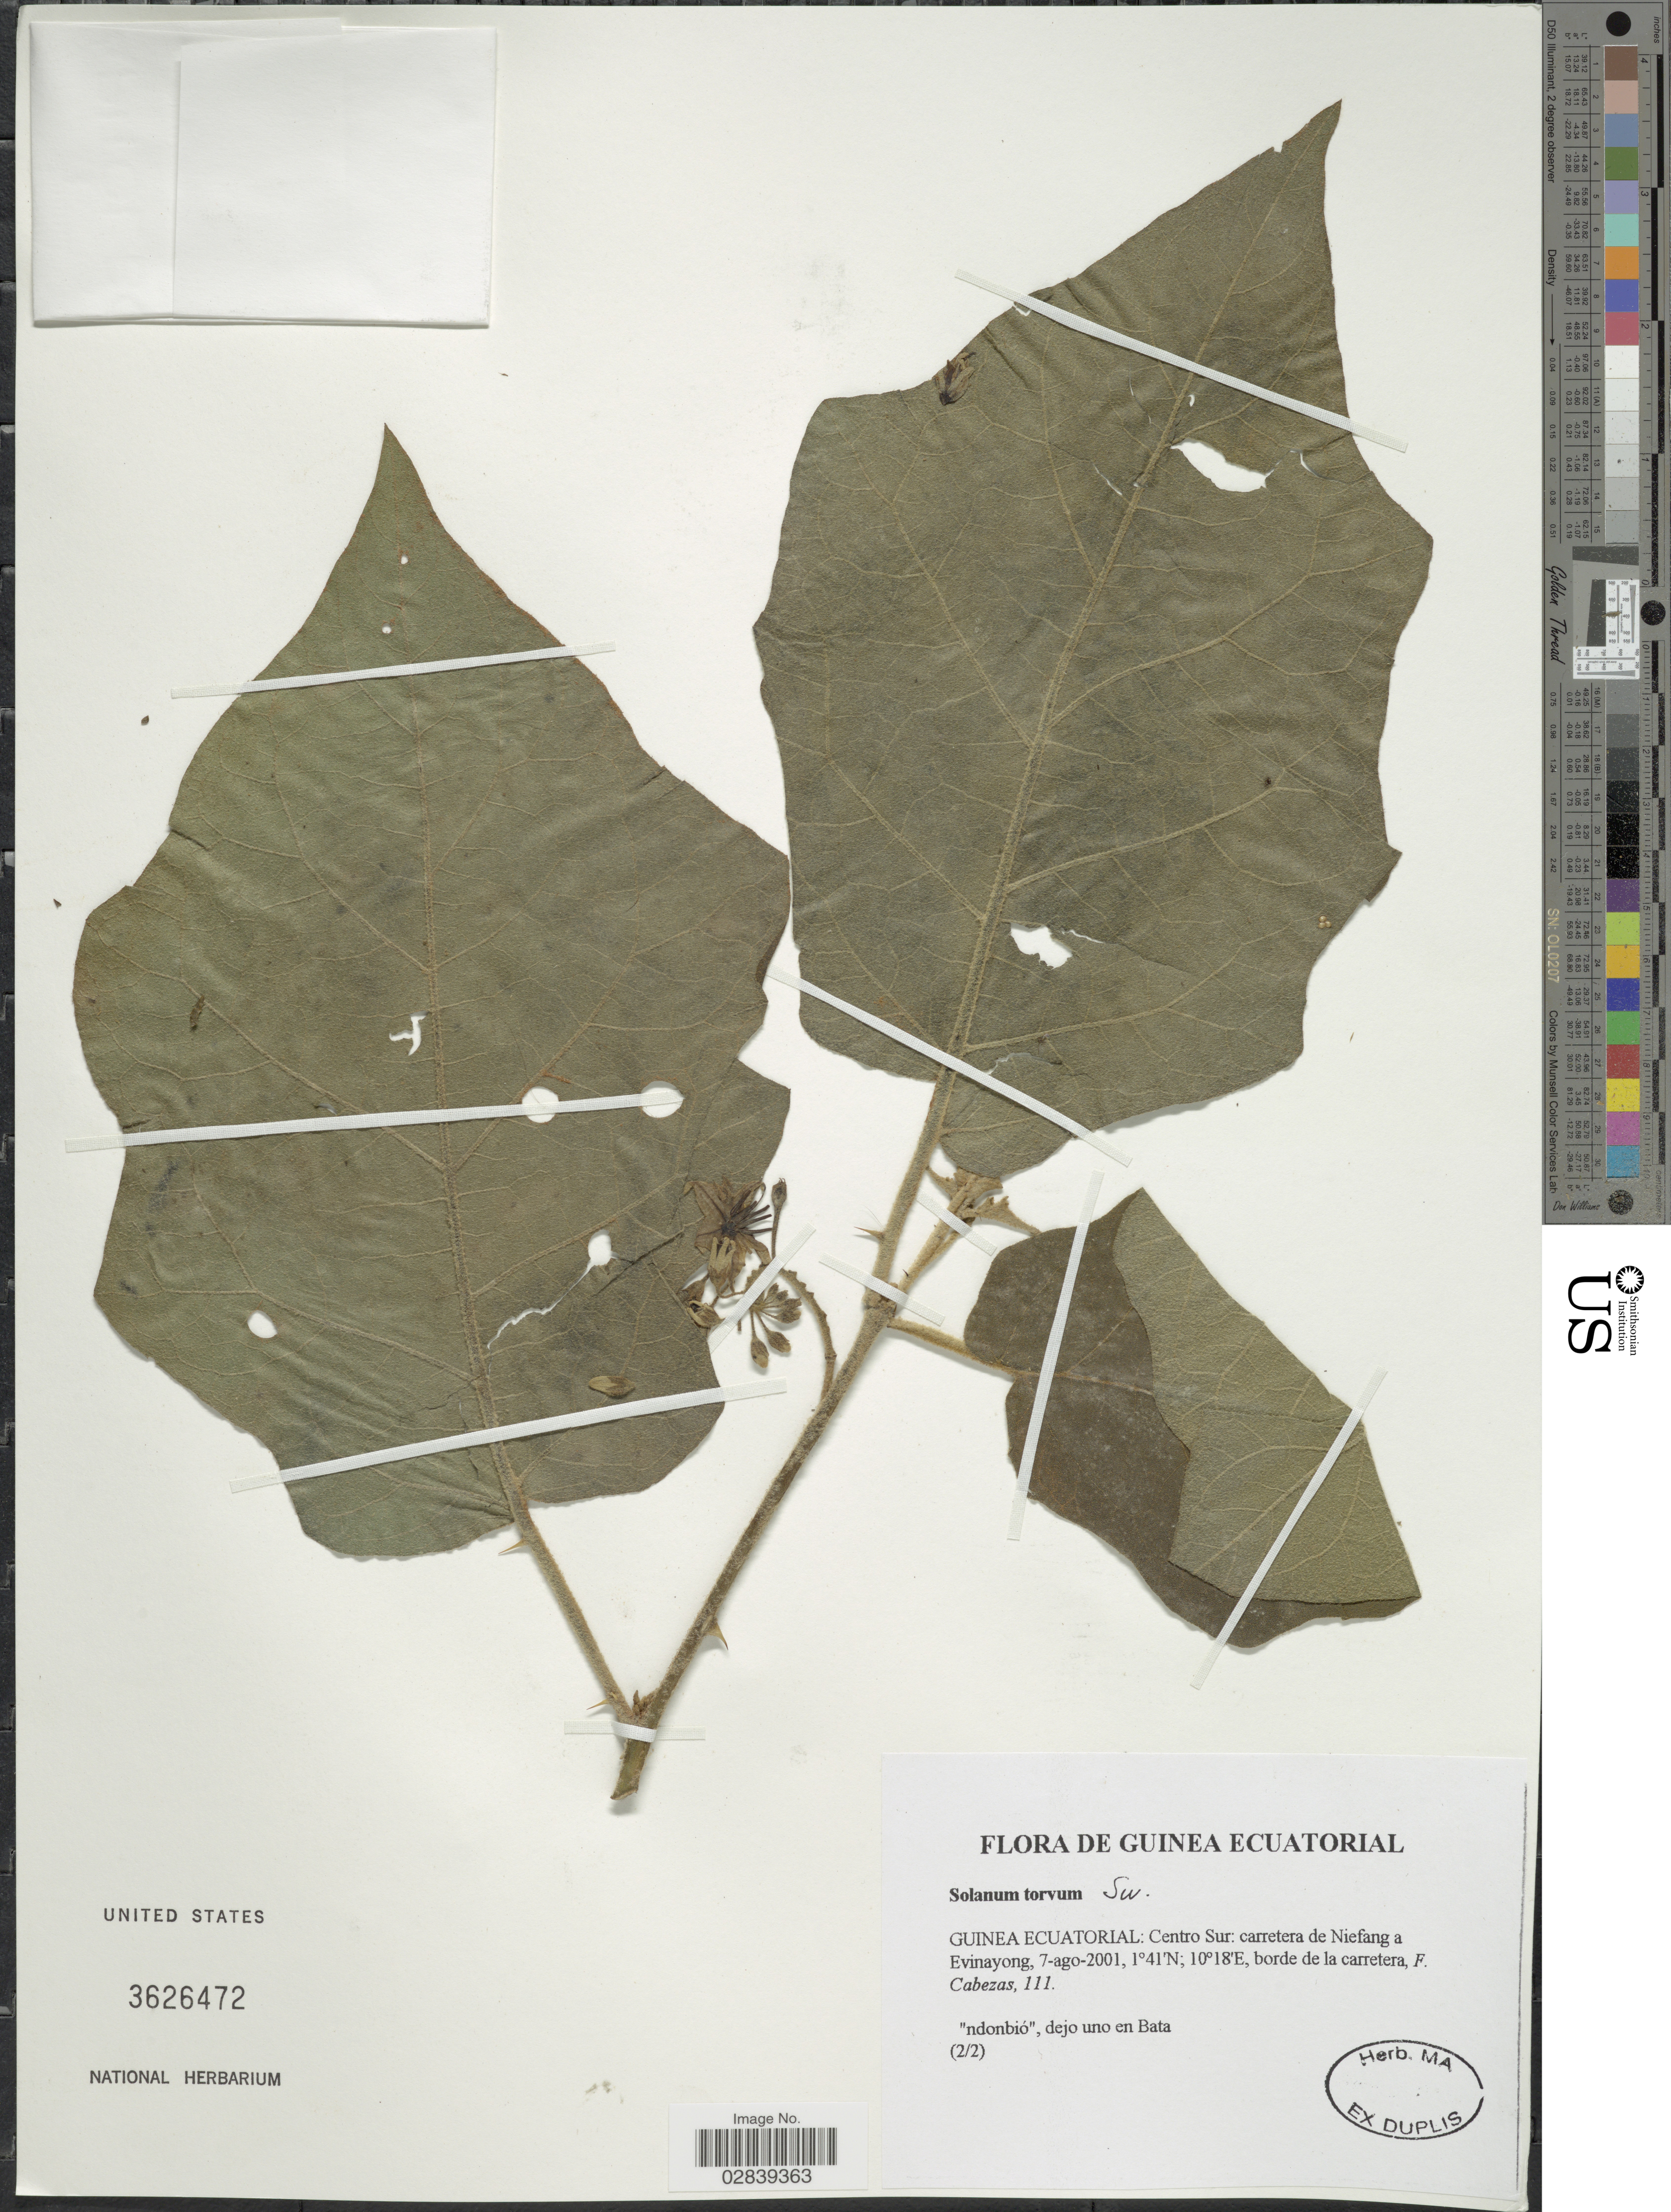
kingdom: Plantae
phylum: Tracheophyta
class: Magnoliopsida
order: Solanales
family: Solanaceae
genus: Solanum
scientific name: Solanum torvum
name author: Sw.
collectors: F. Cabezas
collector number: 111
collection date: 2001-08-07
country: Equatorial Guinea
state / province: Centro Sur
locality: Guinea Ecuatorial: carretera de Niefang a Evinayong.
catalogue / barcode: US 3626472